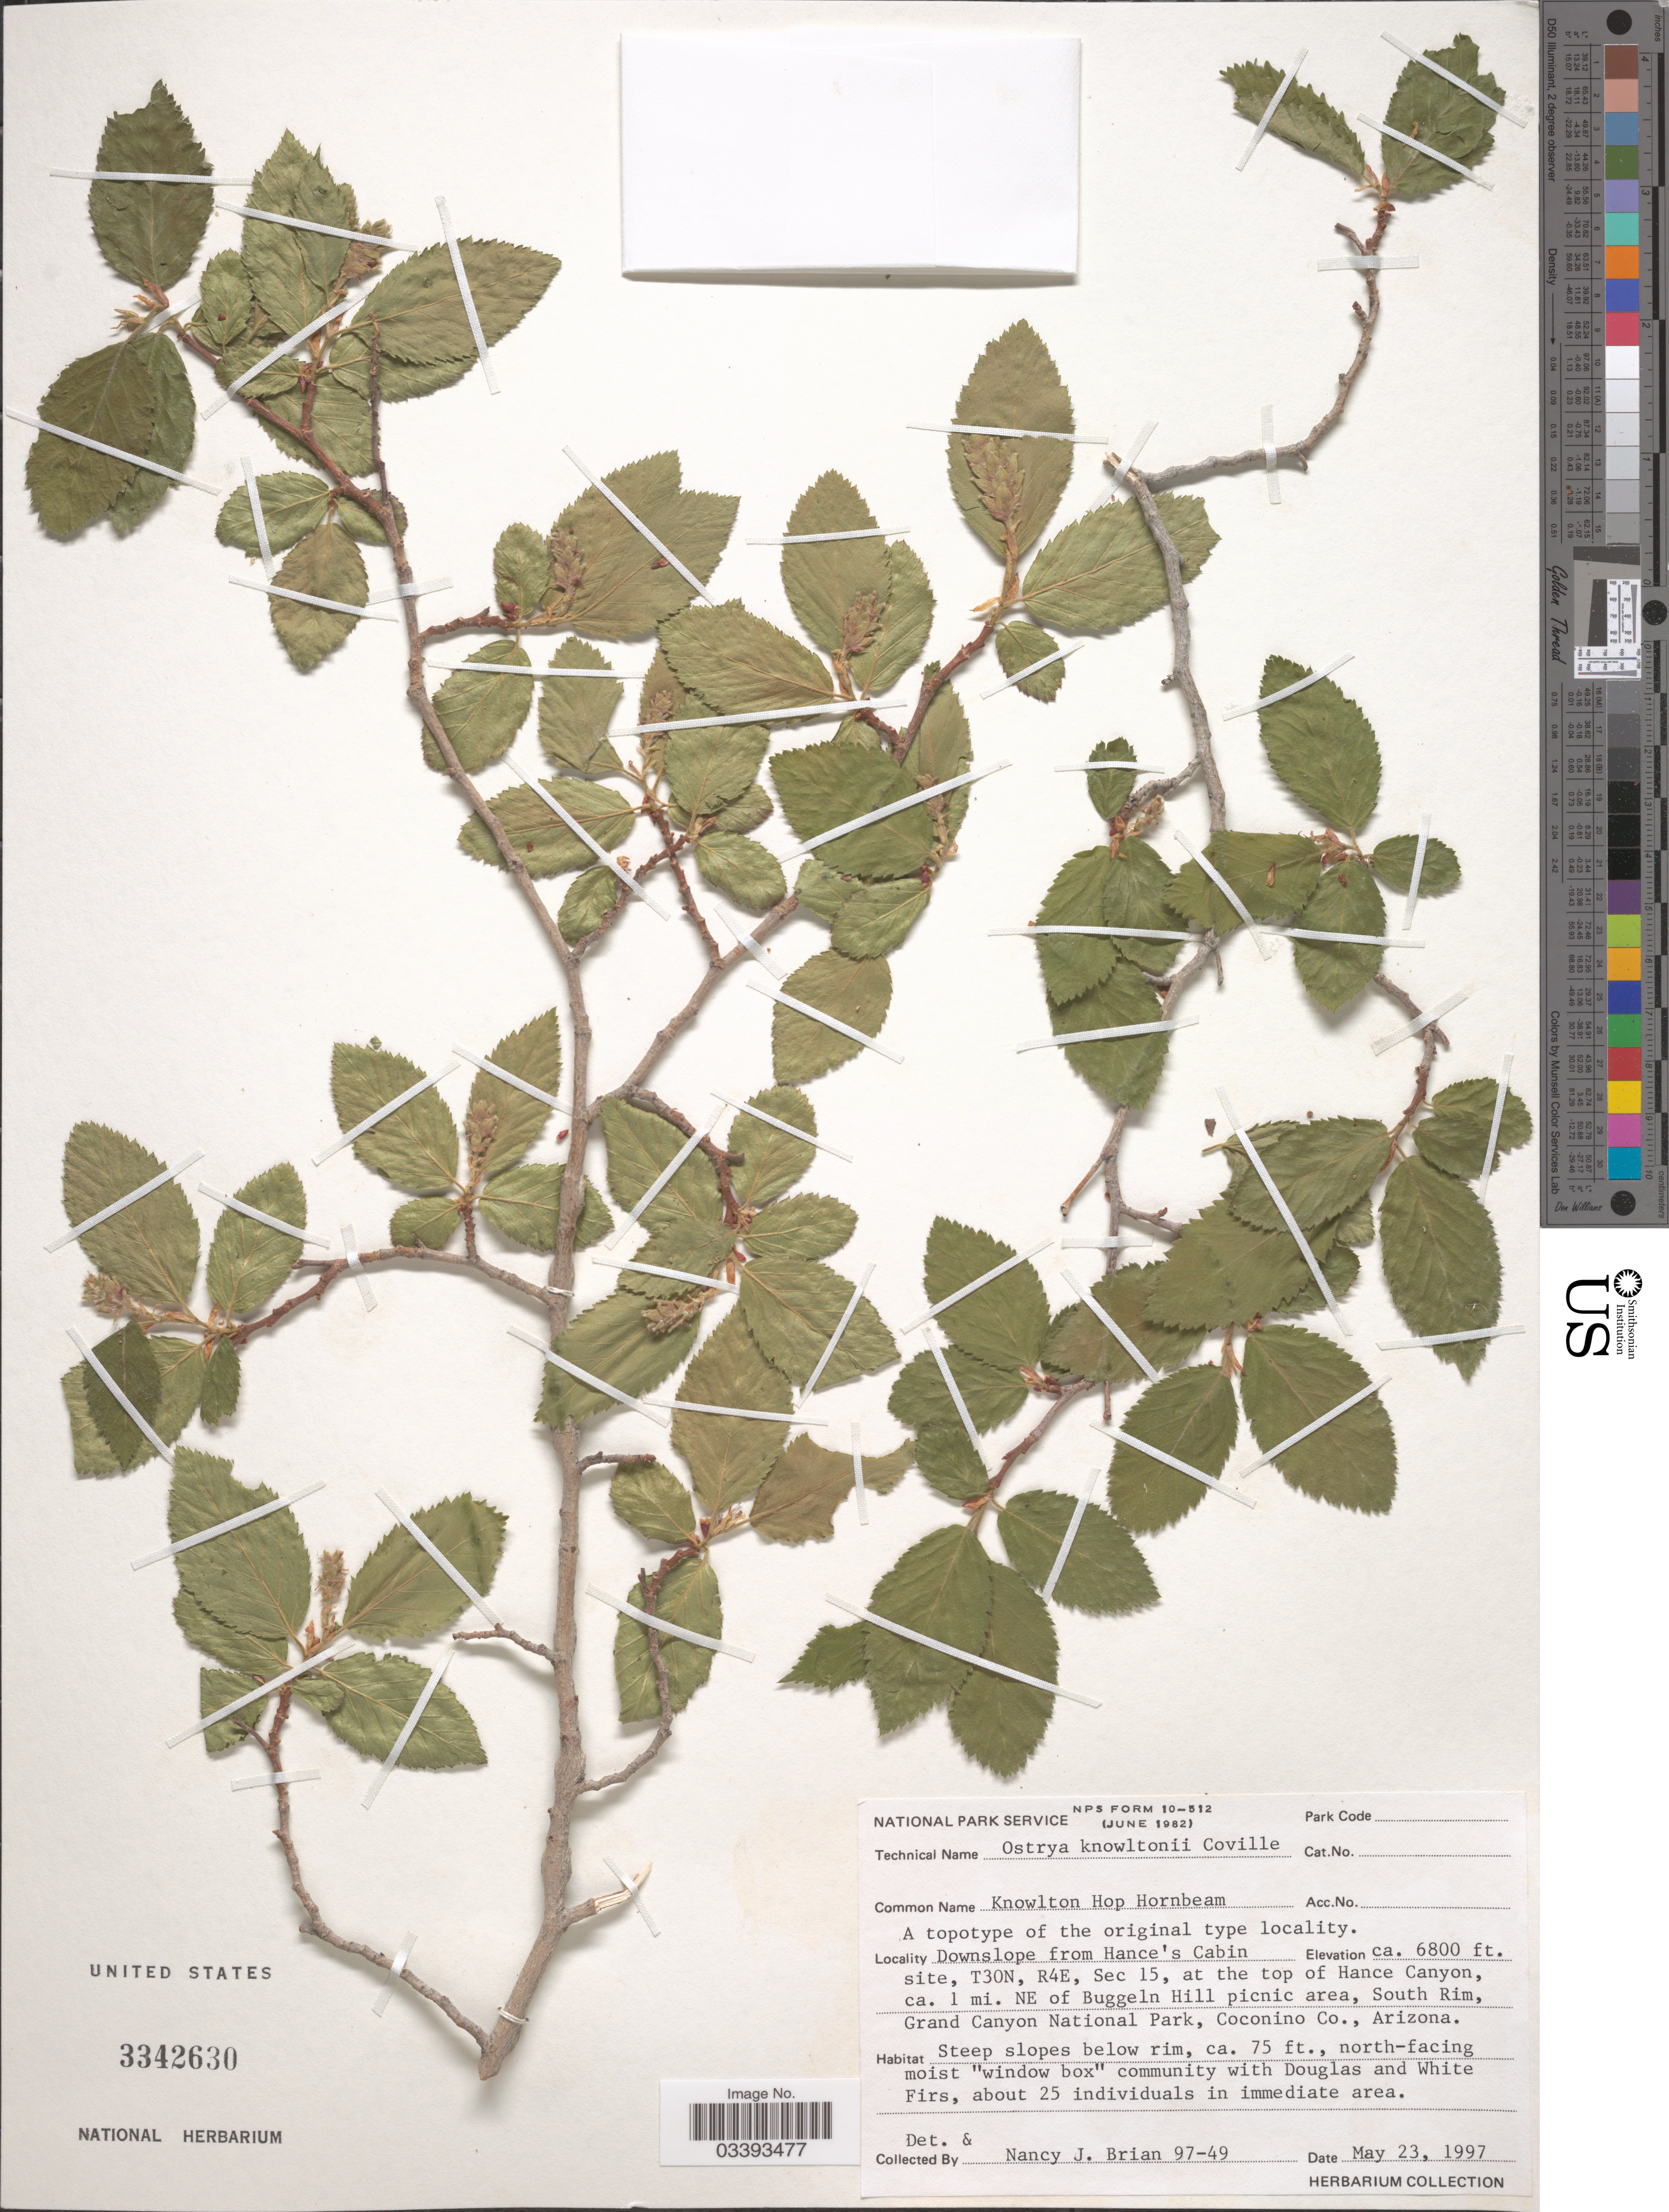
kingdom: Plantae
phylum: Tracheophyta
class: Magnoliopsida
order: Fagales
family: Betulaceae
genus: Ostrya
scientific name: Ostrya knowltoni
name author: Coville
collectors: N. Brian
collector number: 97-49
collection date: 1997-05-23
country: United States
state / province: Arizona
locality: Downslope from Hance's Cabin site, T30N, R4E, Sec 15, at the top of Hance Canyon, ca. 1 mi. NE of Buggeln Hill picnic area, South Rim, Grand Canyon National Park, Coconino Co.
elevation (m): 2073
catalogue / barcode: US 3342630